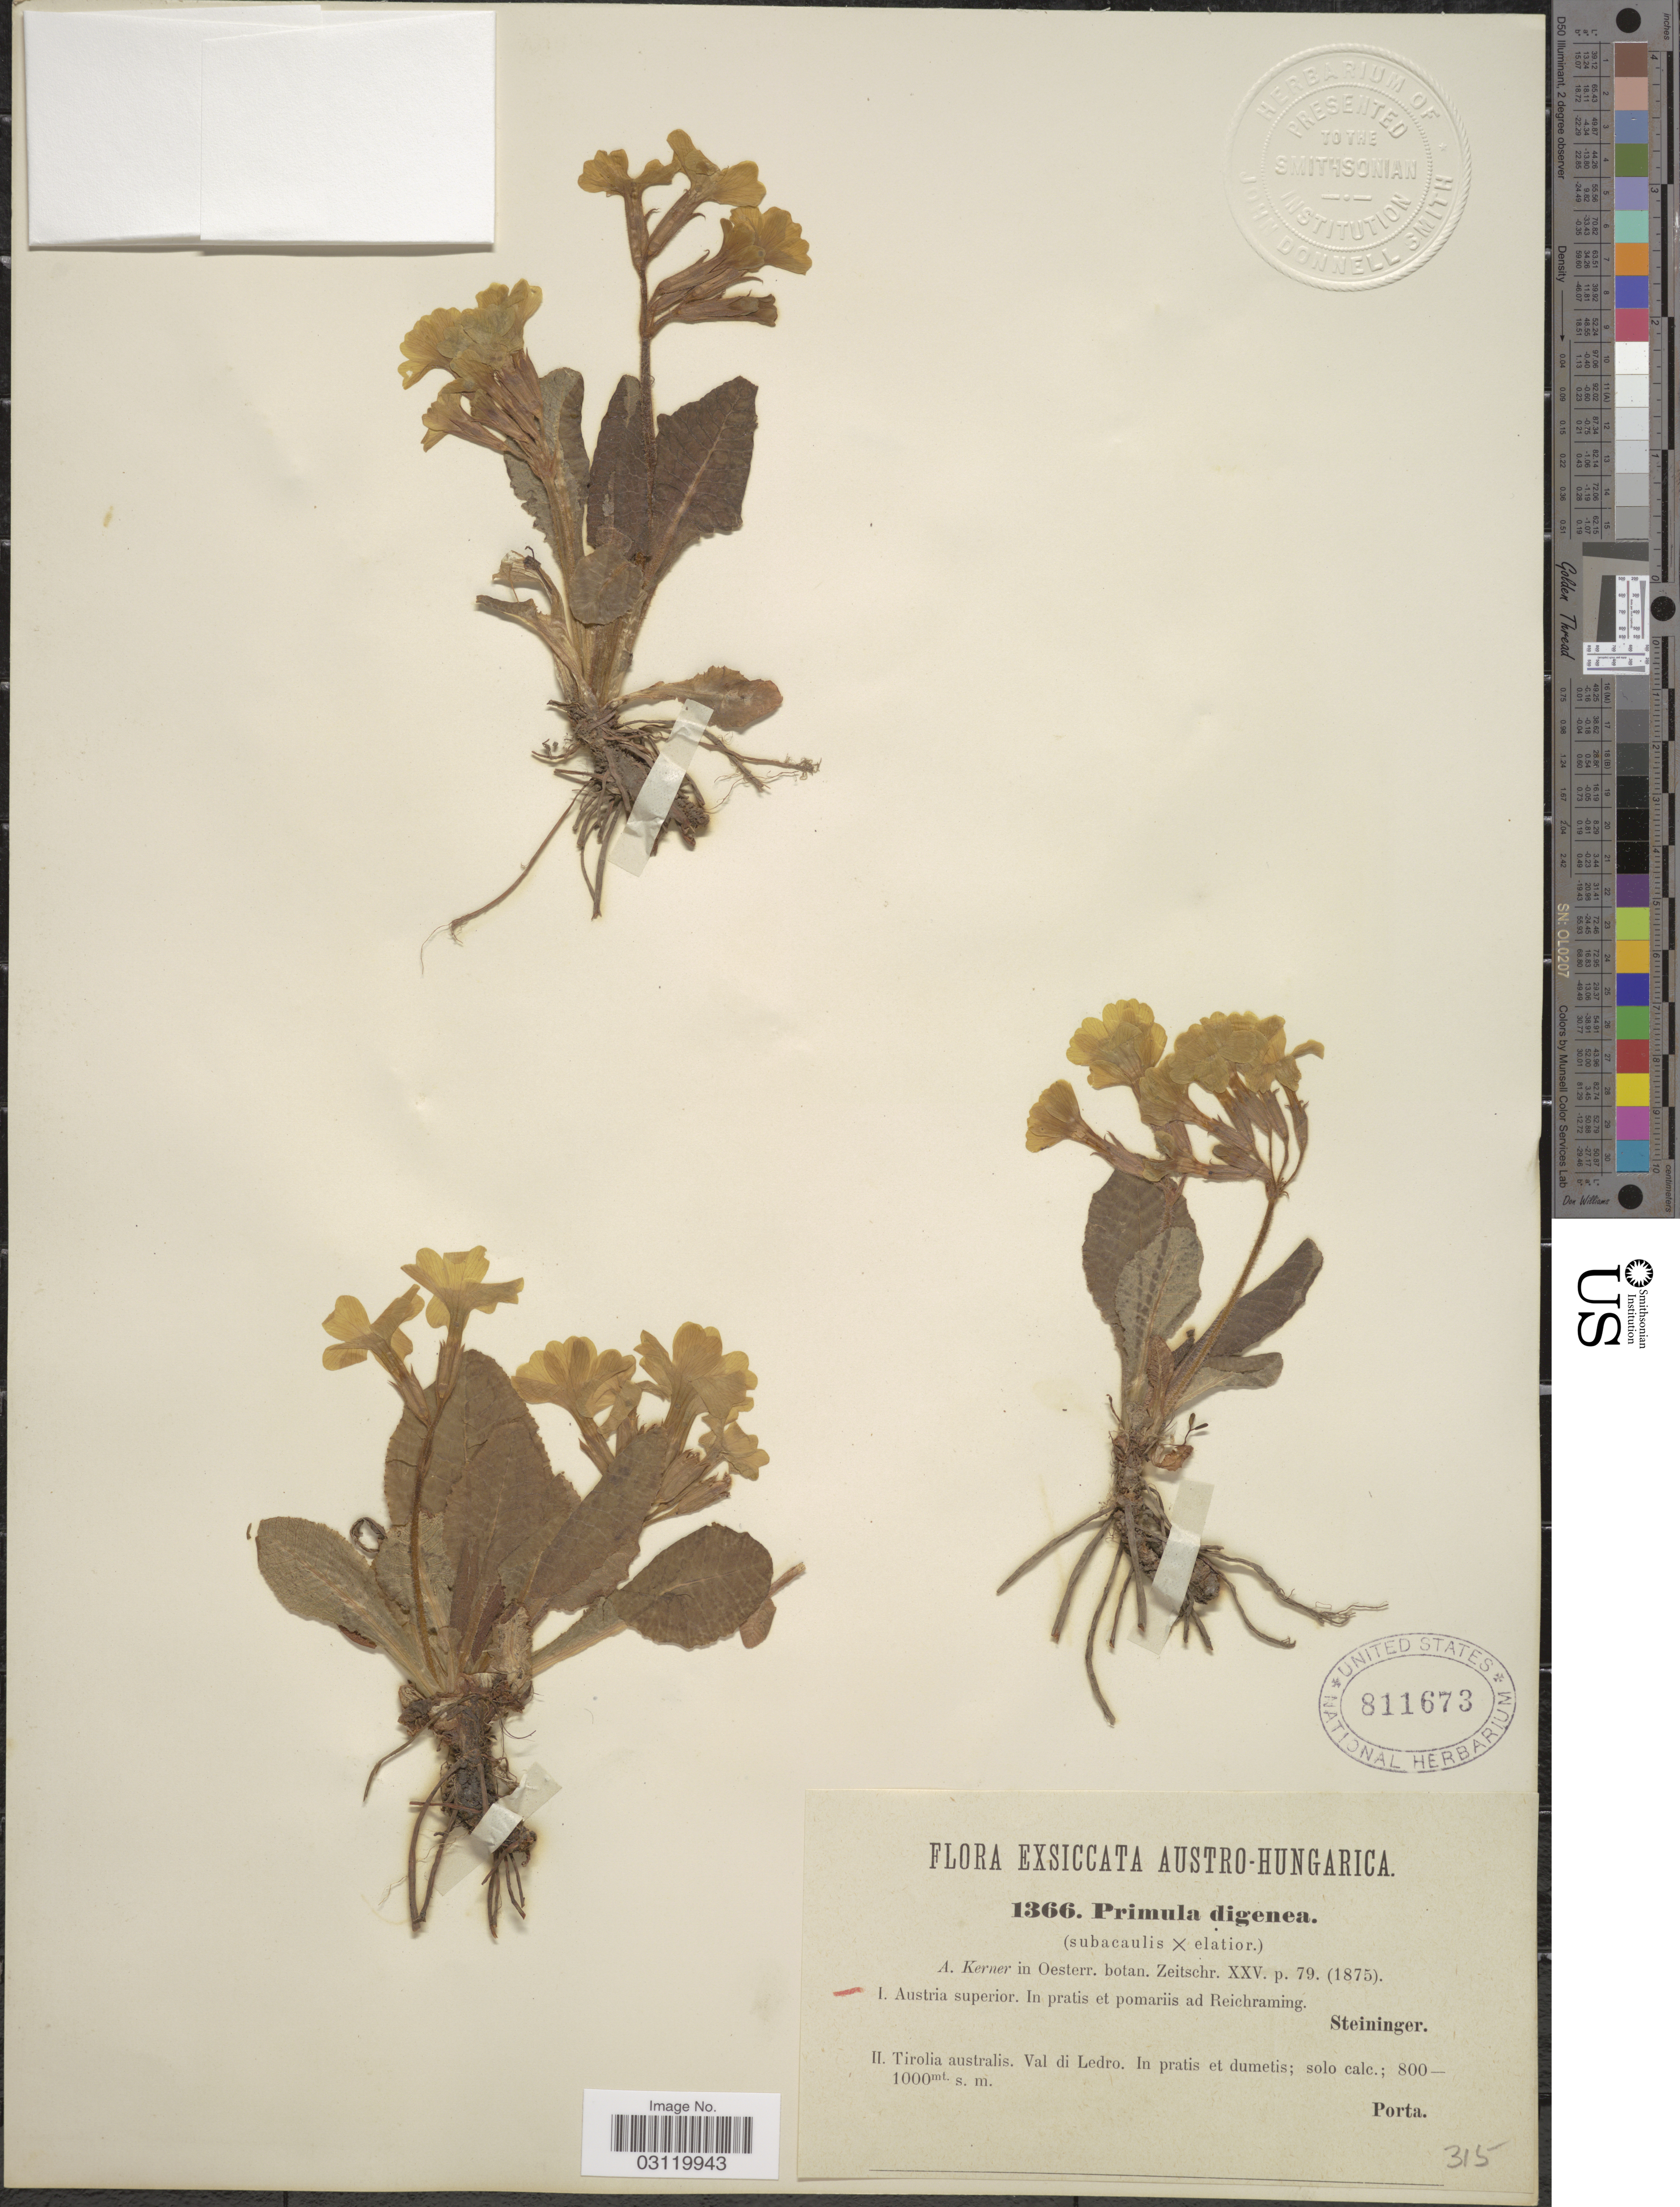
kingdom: Plantae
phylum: Tracheophyta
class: Magnoliopsida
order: Ericales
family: Primulaceae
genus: Primula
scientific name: Primula x digenea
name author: A. Kern.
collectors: -. Steininger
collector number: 1366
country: Austria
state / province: Oberosterreich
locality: Austro-Hungarica. Austria superior. In pratis et pomariis ad Reichraming.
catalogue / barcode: US 811673